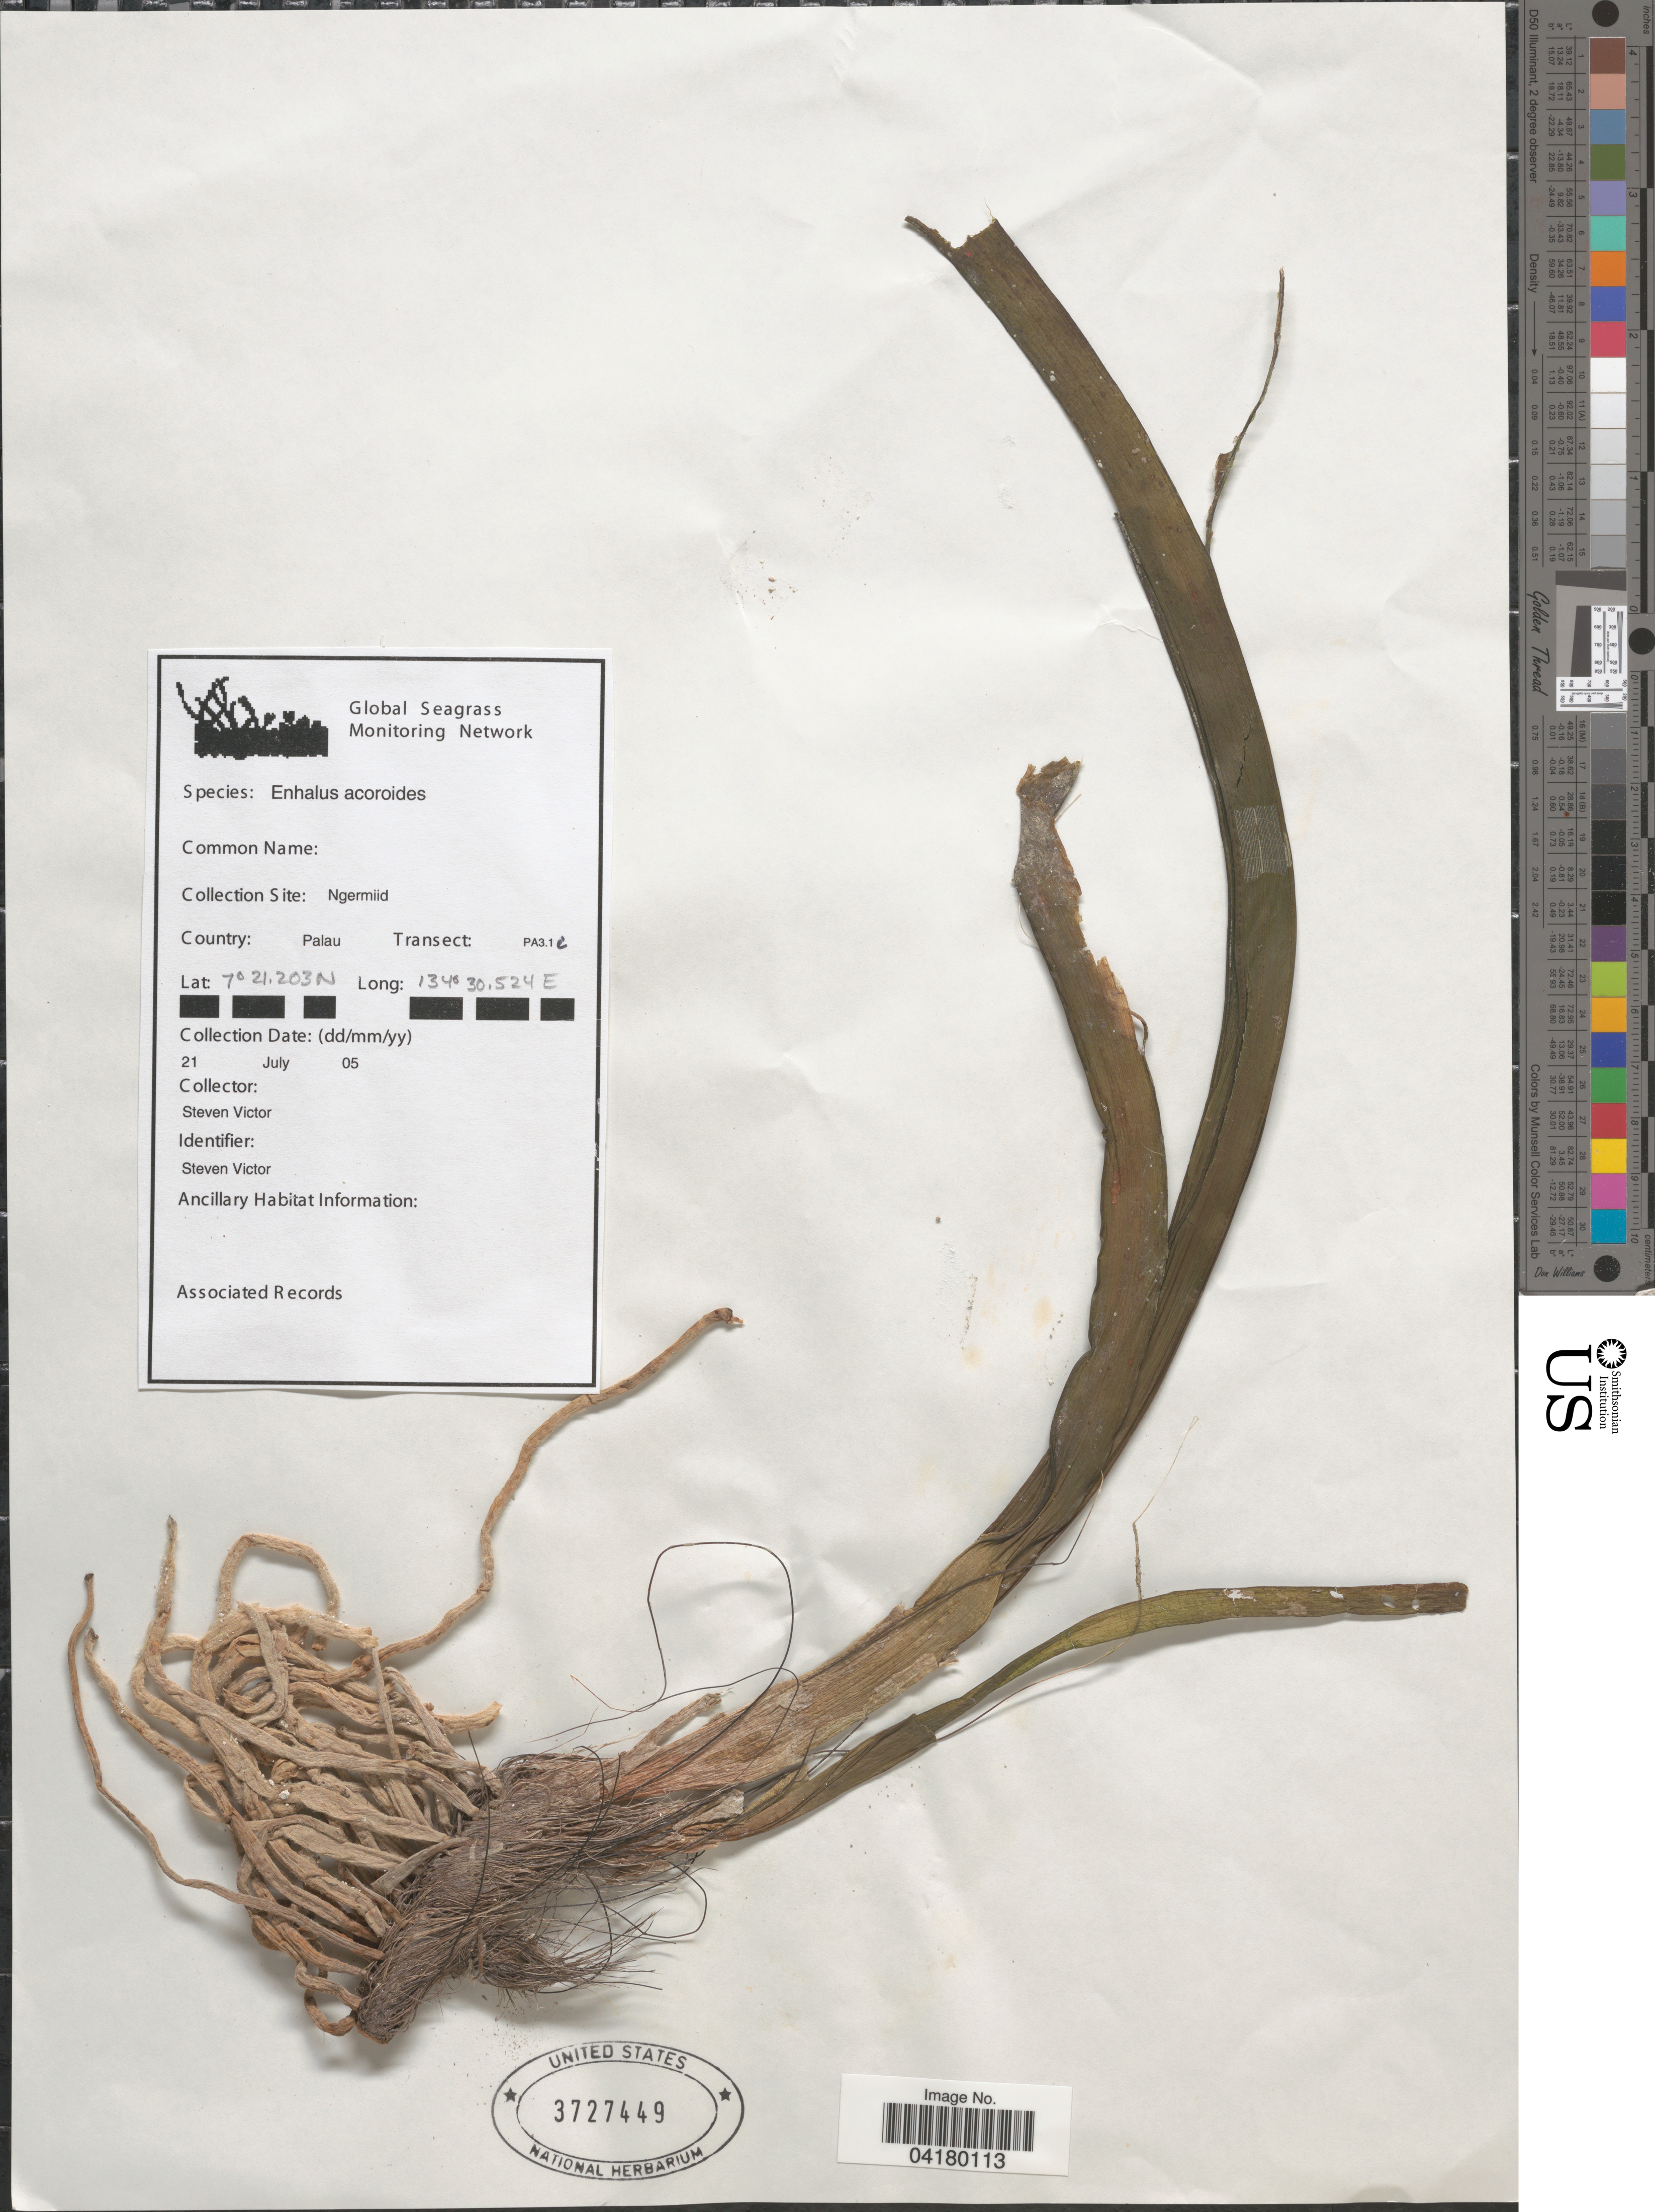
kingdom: Plantae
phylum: Tracheophyta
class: Liliopsida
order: Alismatales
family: Hydrocharitaceae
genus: Enhalus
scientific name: Enhalus acoroides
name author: (L. f.) Royle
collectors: S. Victor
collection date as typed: Transcribed d/m/y: 21/7/5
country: Palau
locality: Collection Site: Ngermiid. Country: Palau. Transect: PA3.1C.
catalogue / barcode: US 3727449